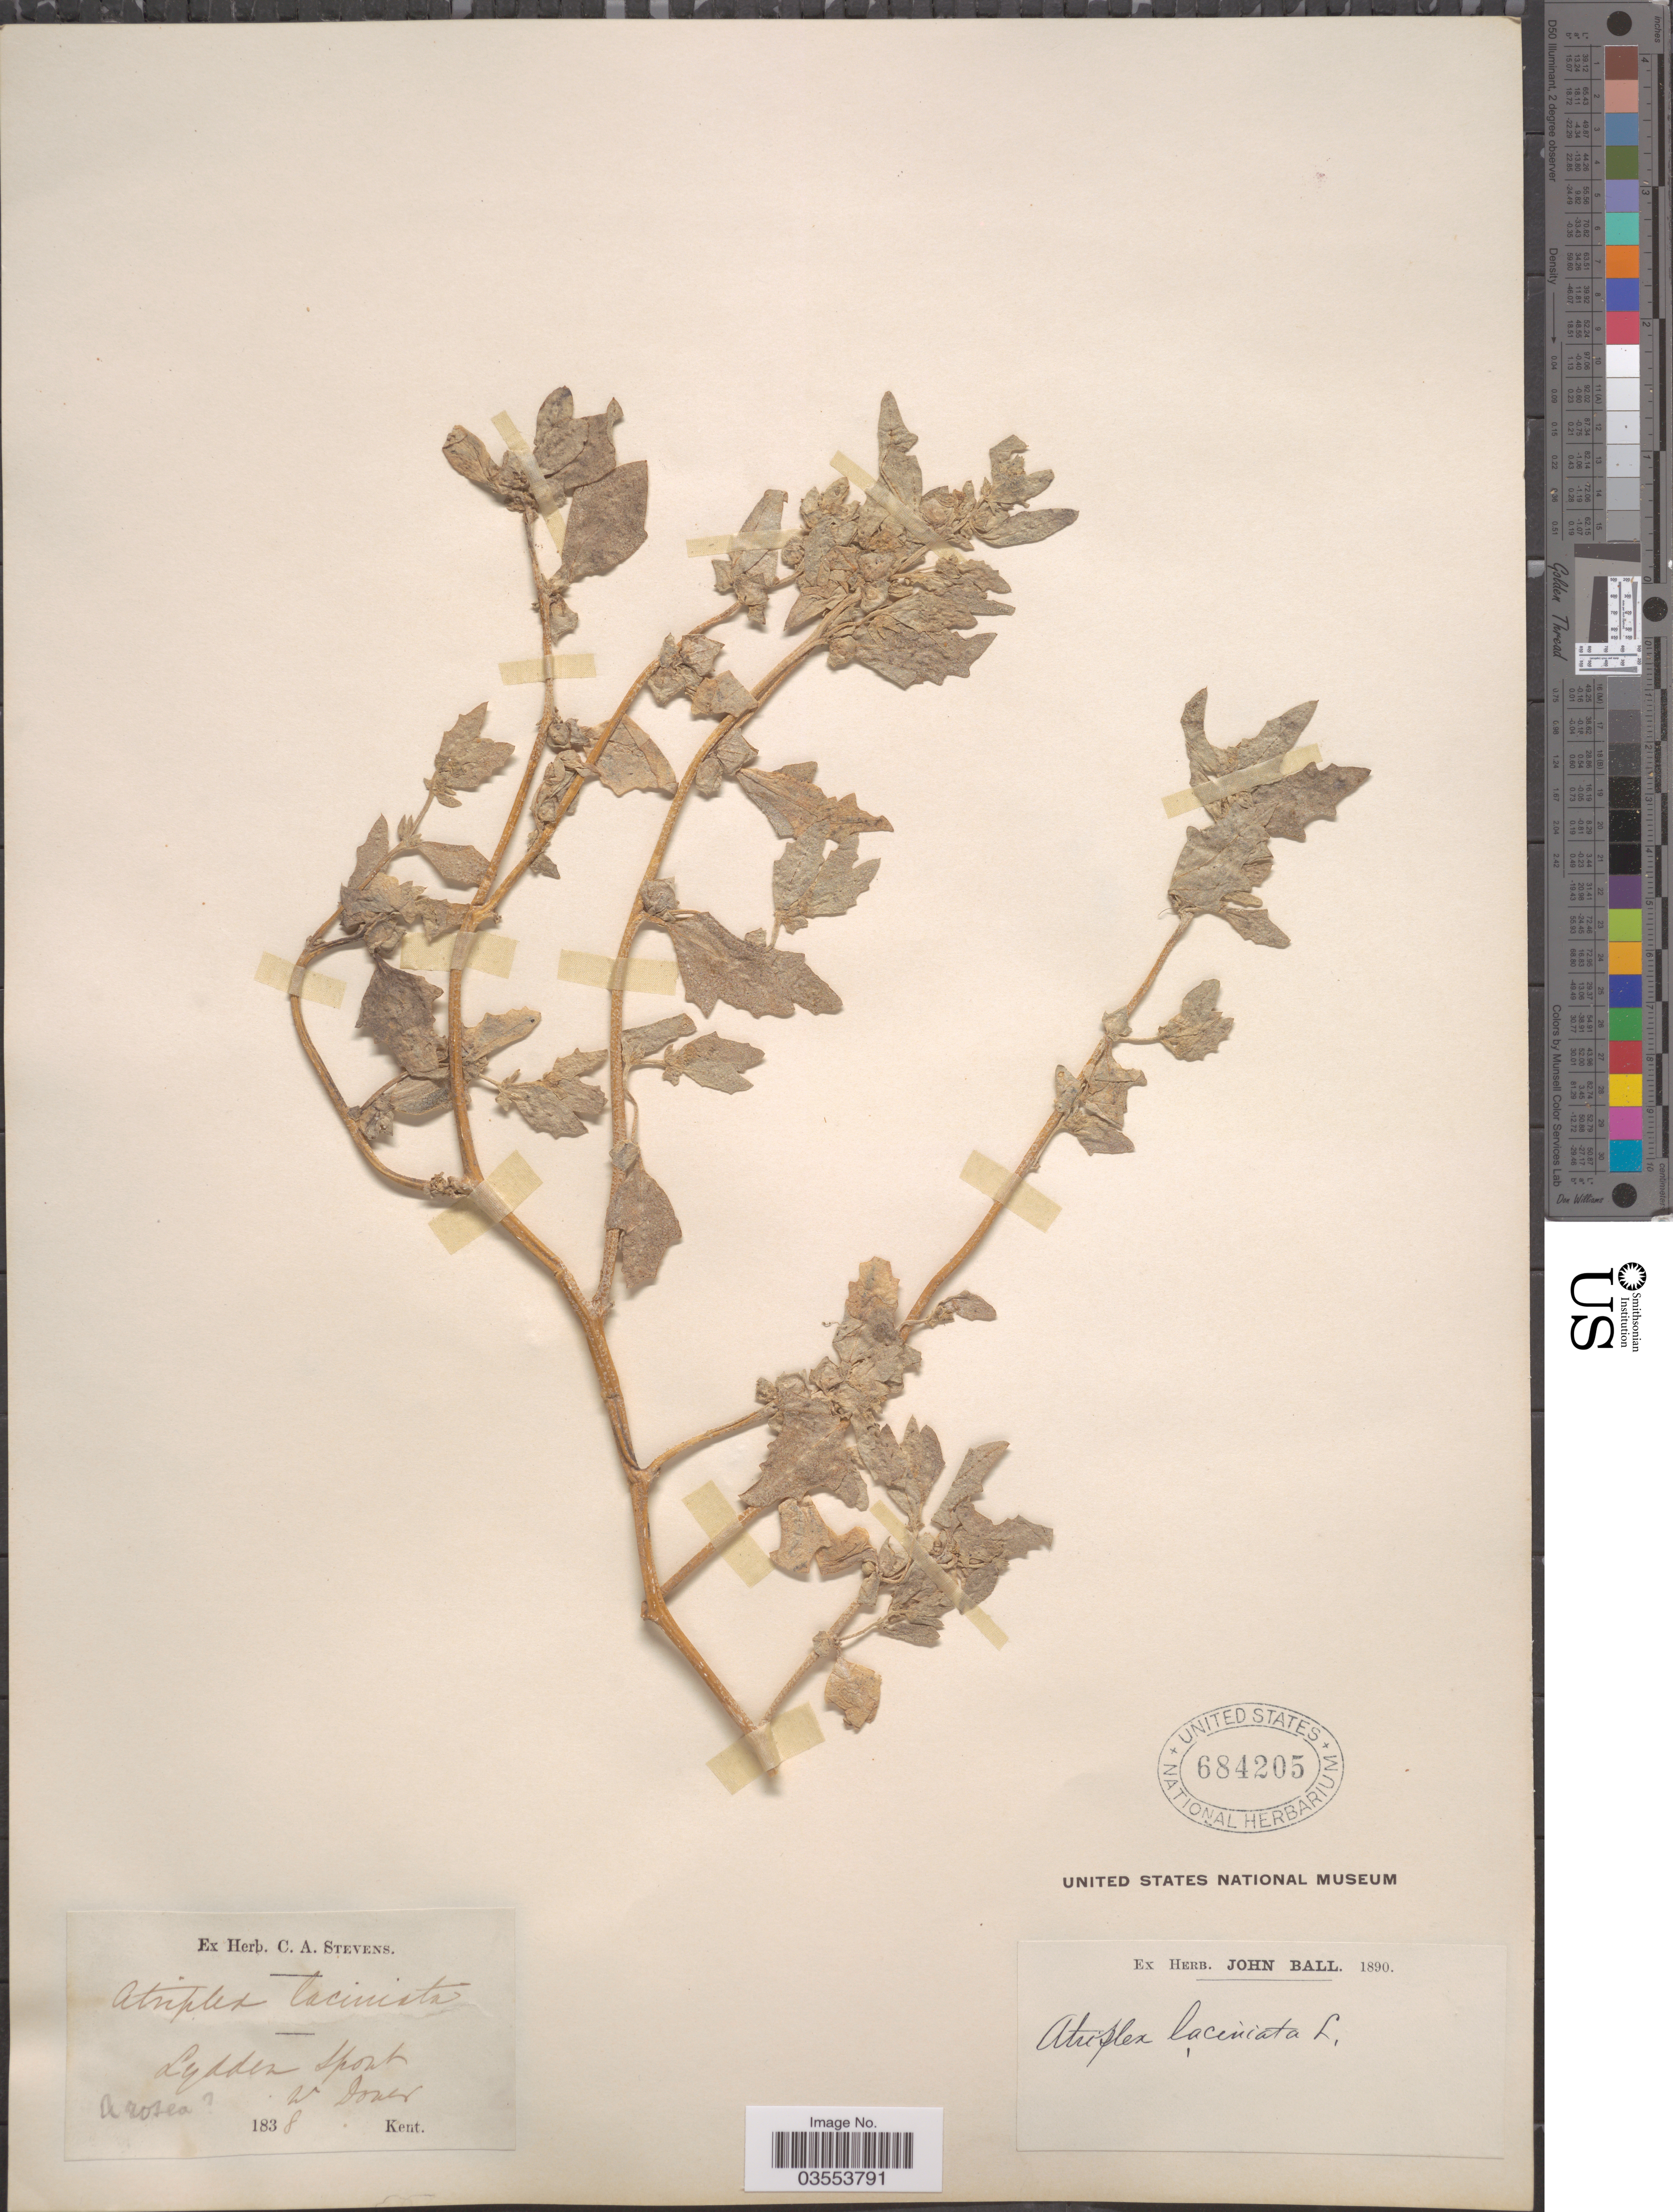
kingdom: Plantae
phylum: Tracheophyta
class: Magnoliopsida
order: Caryophyllales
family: Amaranthaceae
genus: Atriplex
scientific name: Atriplex laciniata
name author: L.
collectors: Ex herb. C. A. Stevens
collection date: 1838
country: United Kingdom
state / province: England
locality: Lydden Spout. W. Dover, Kent.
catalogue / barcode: US 684205